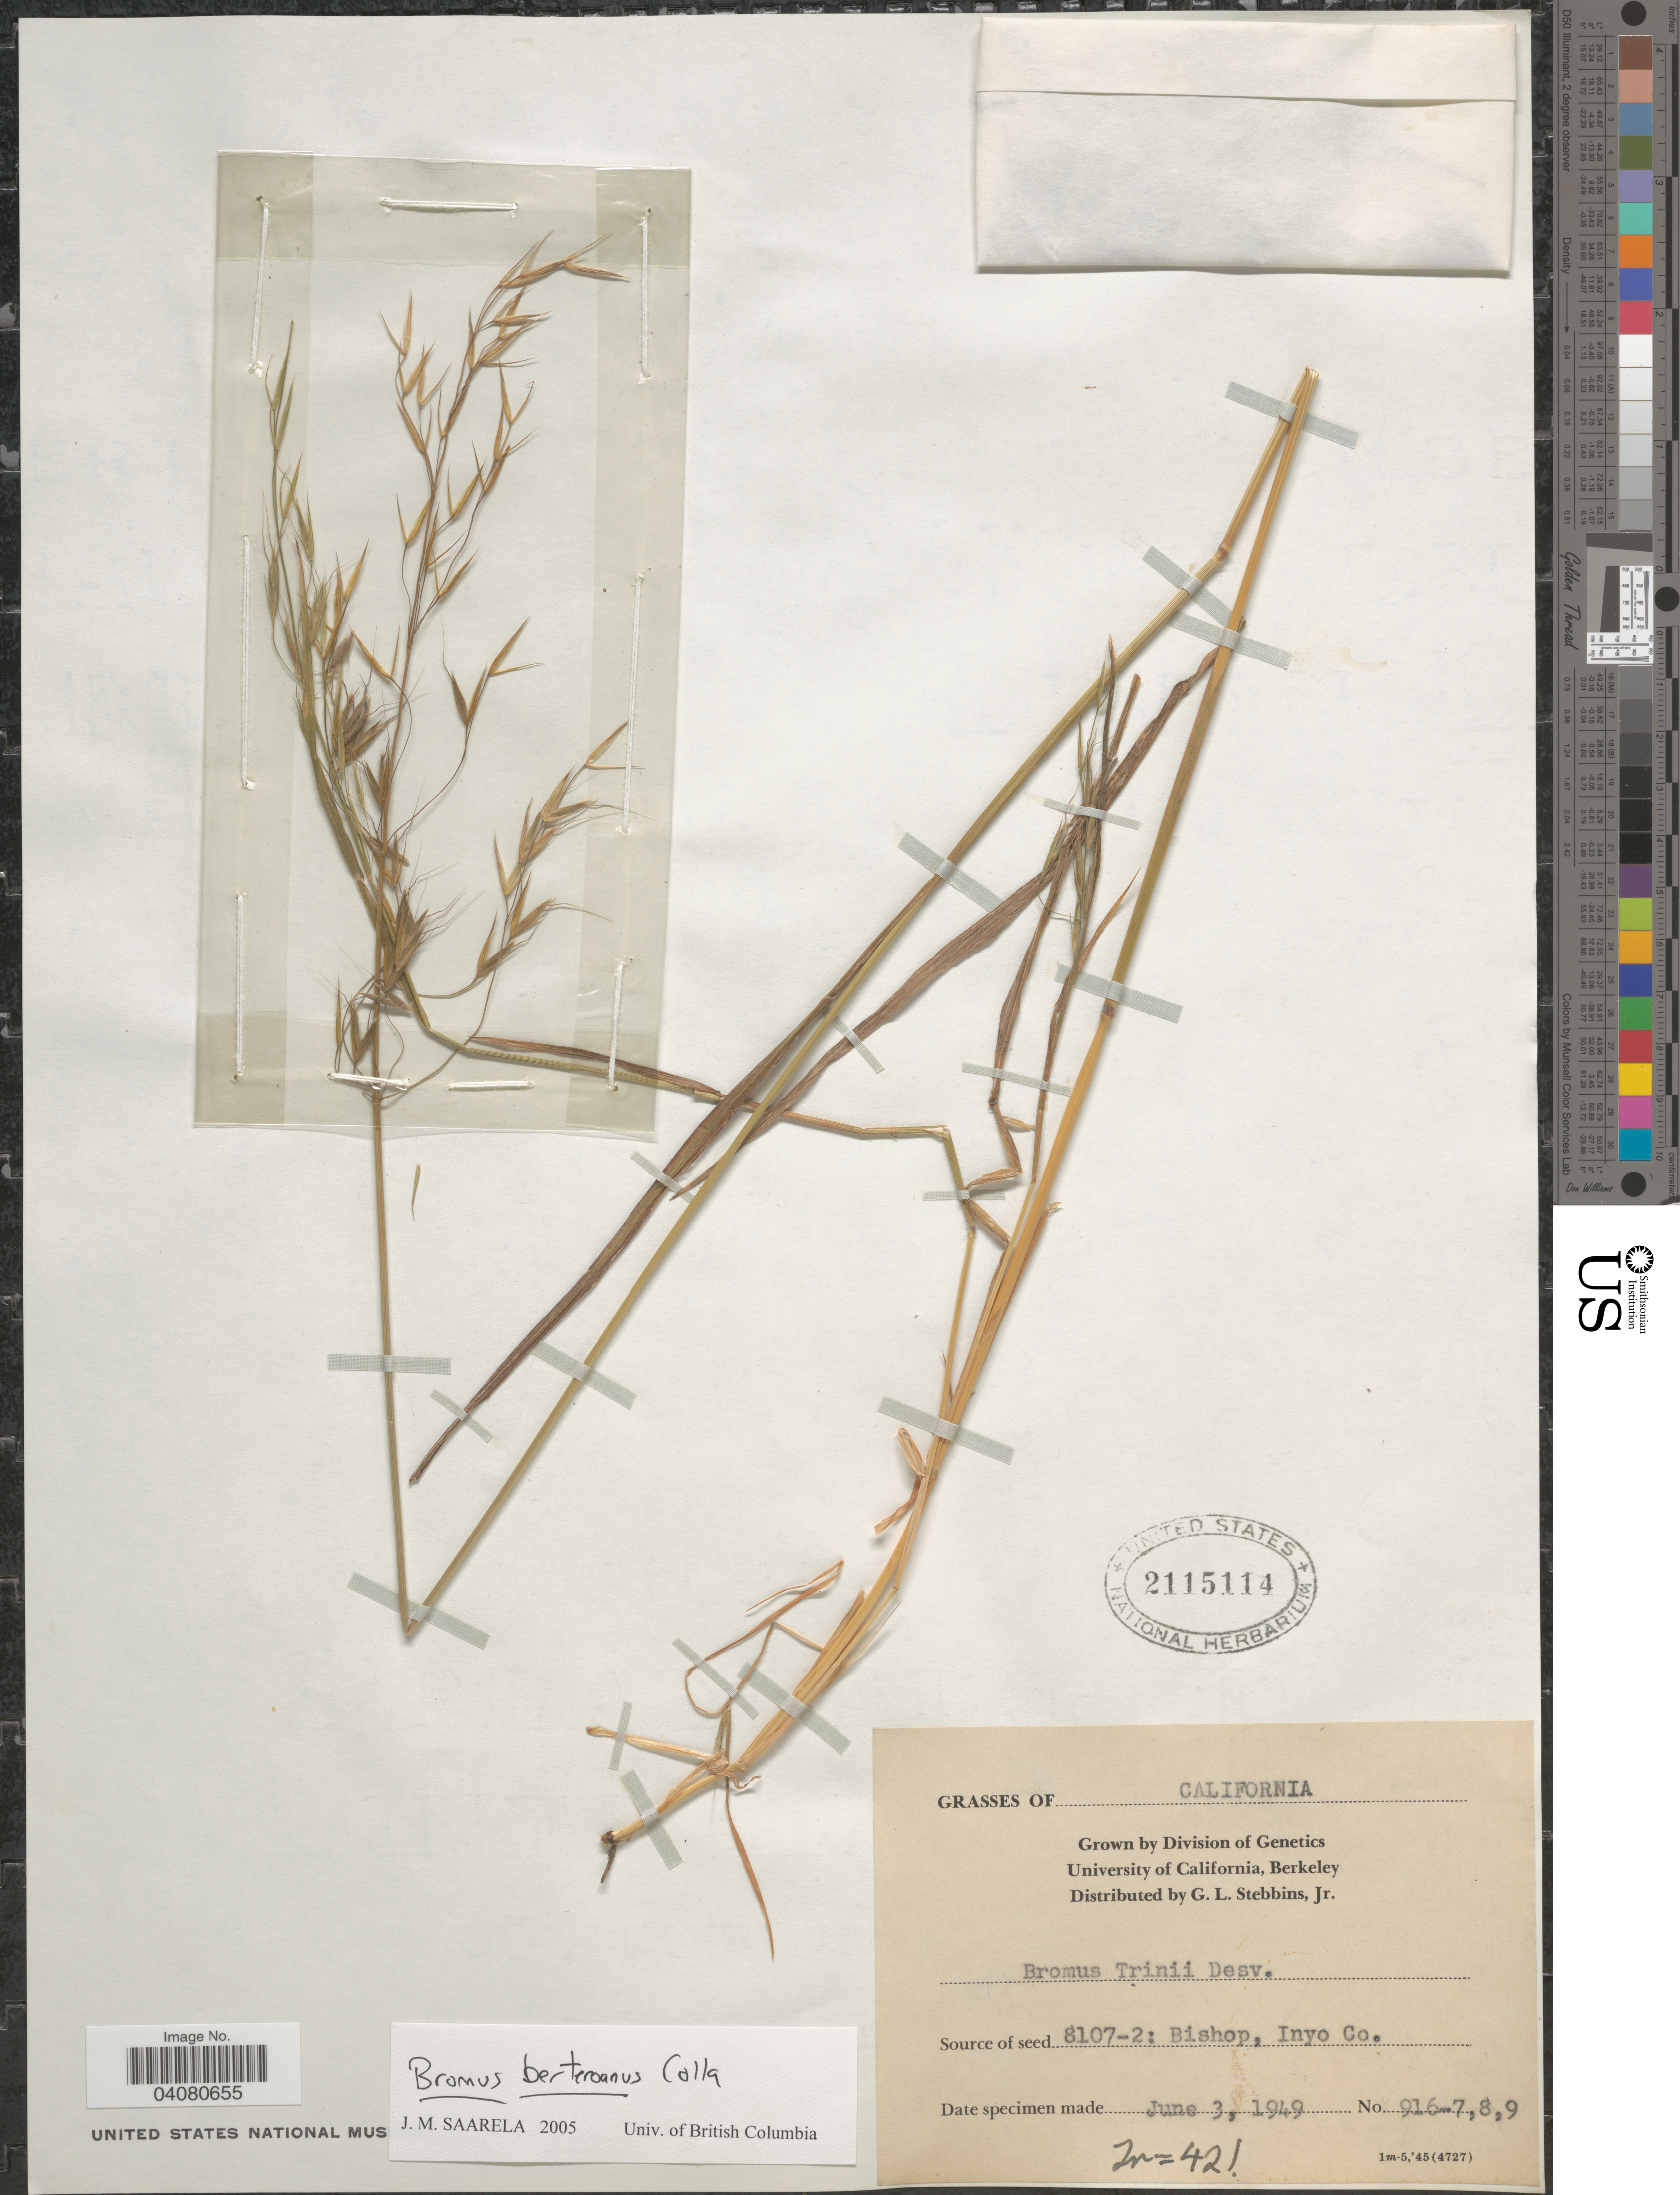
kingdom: Plantae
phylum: Tracheophyta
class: Liliopsida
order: Poales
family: Poaceae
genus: Bromus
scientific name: Bromus berteroanus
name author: Colla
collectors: G. L. Stebbins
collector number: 916-7,8,9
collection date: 1949-06-03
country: United States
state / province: California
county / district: Alameda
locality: Grown by Division of Genetics. University of California, Berkeley.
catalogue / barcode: US 2115114